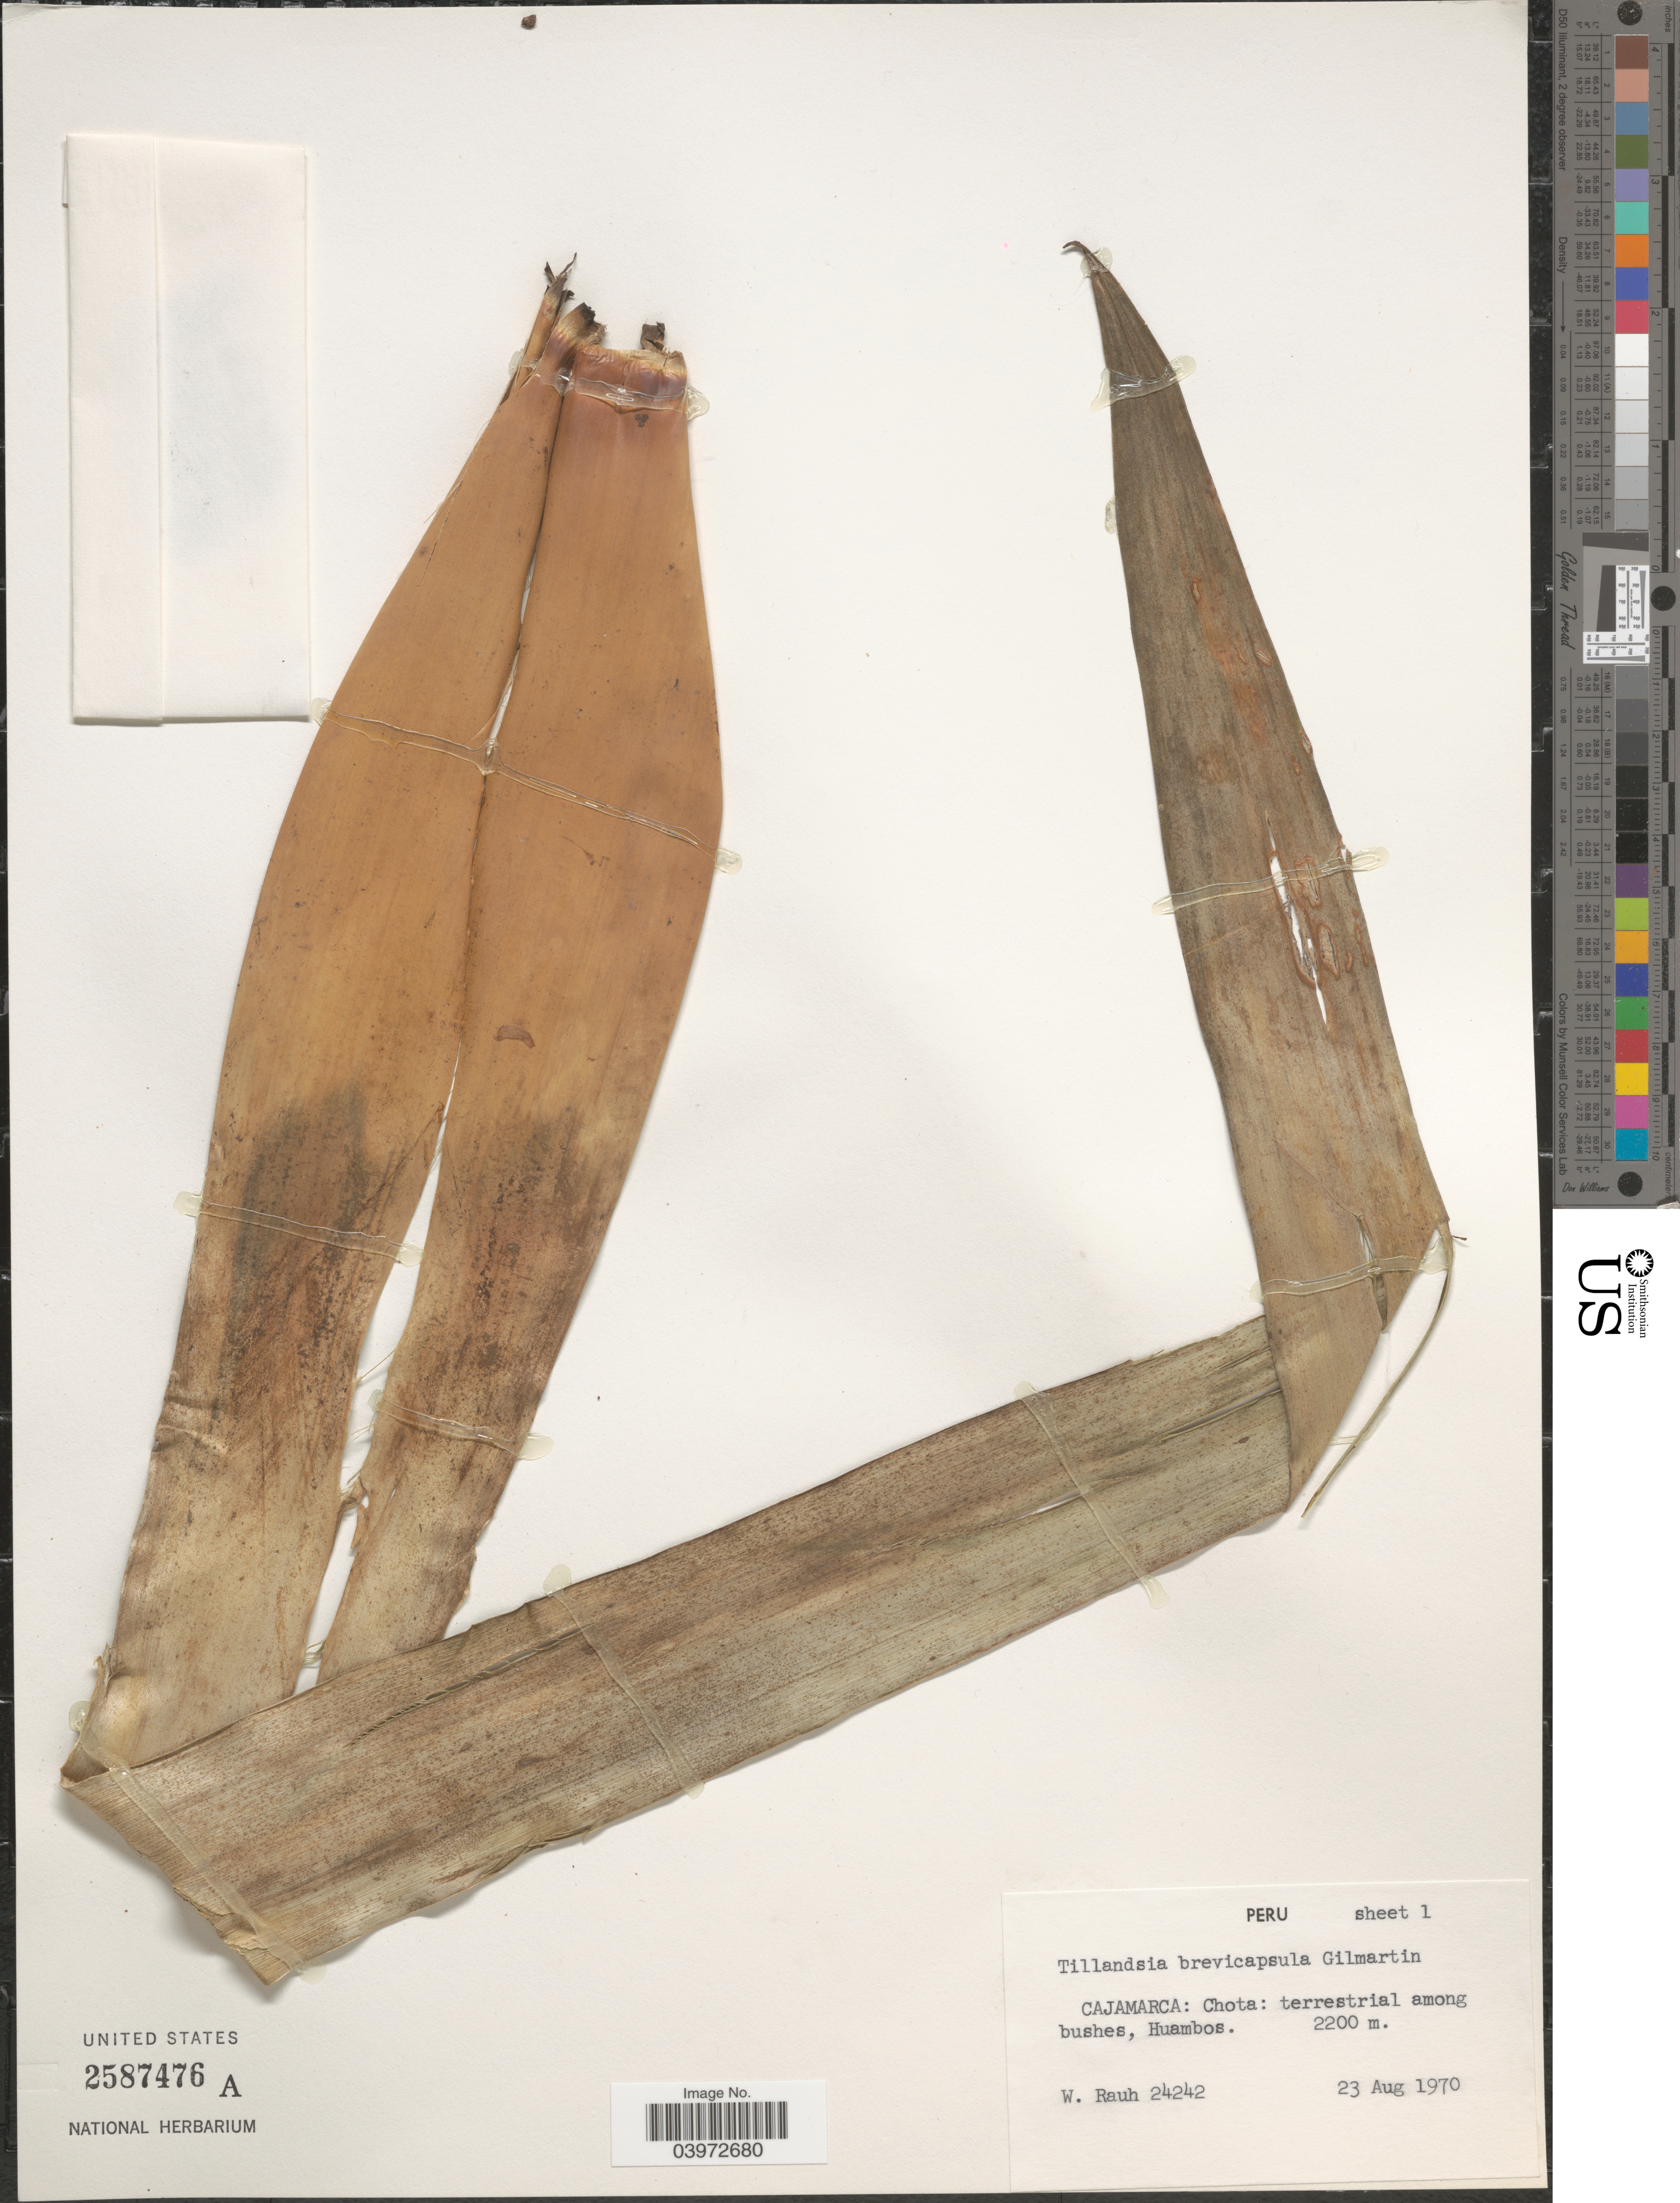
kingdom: Plantae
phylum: Tracheophyta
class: Liliopsida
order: Poales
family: Bromeliaceae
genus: Tillandsia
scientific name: Tillandsia brevicapsula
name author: Gilmartin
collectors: W. Rauh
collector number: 24242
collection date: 1970-08-23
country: Peru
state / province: Cajamarca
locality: Chota: Huambos.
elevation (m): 2200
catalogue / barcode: US 2587476A